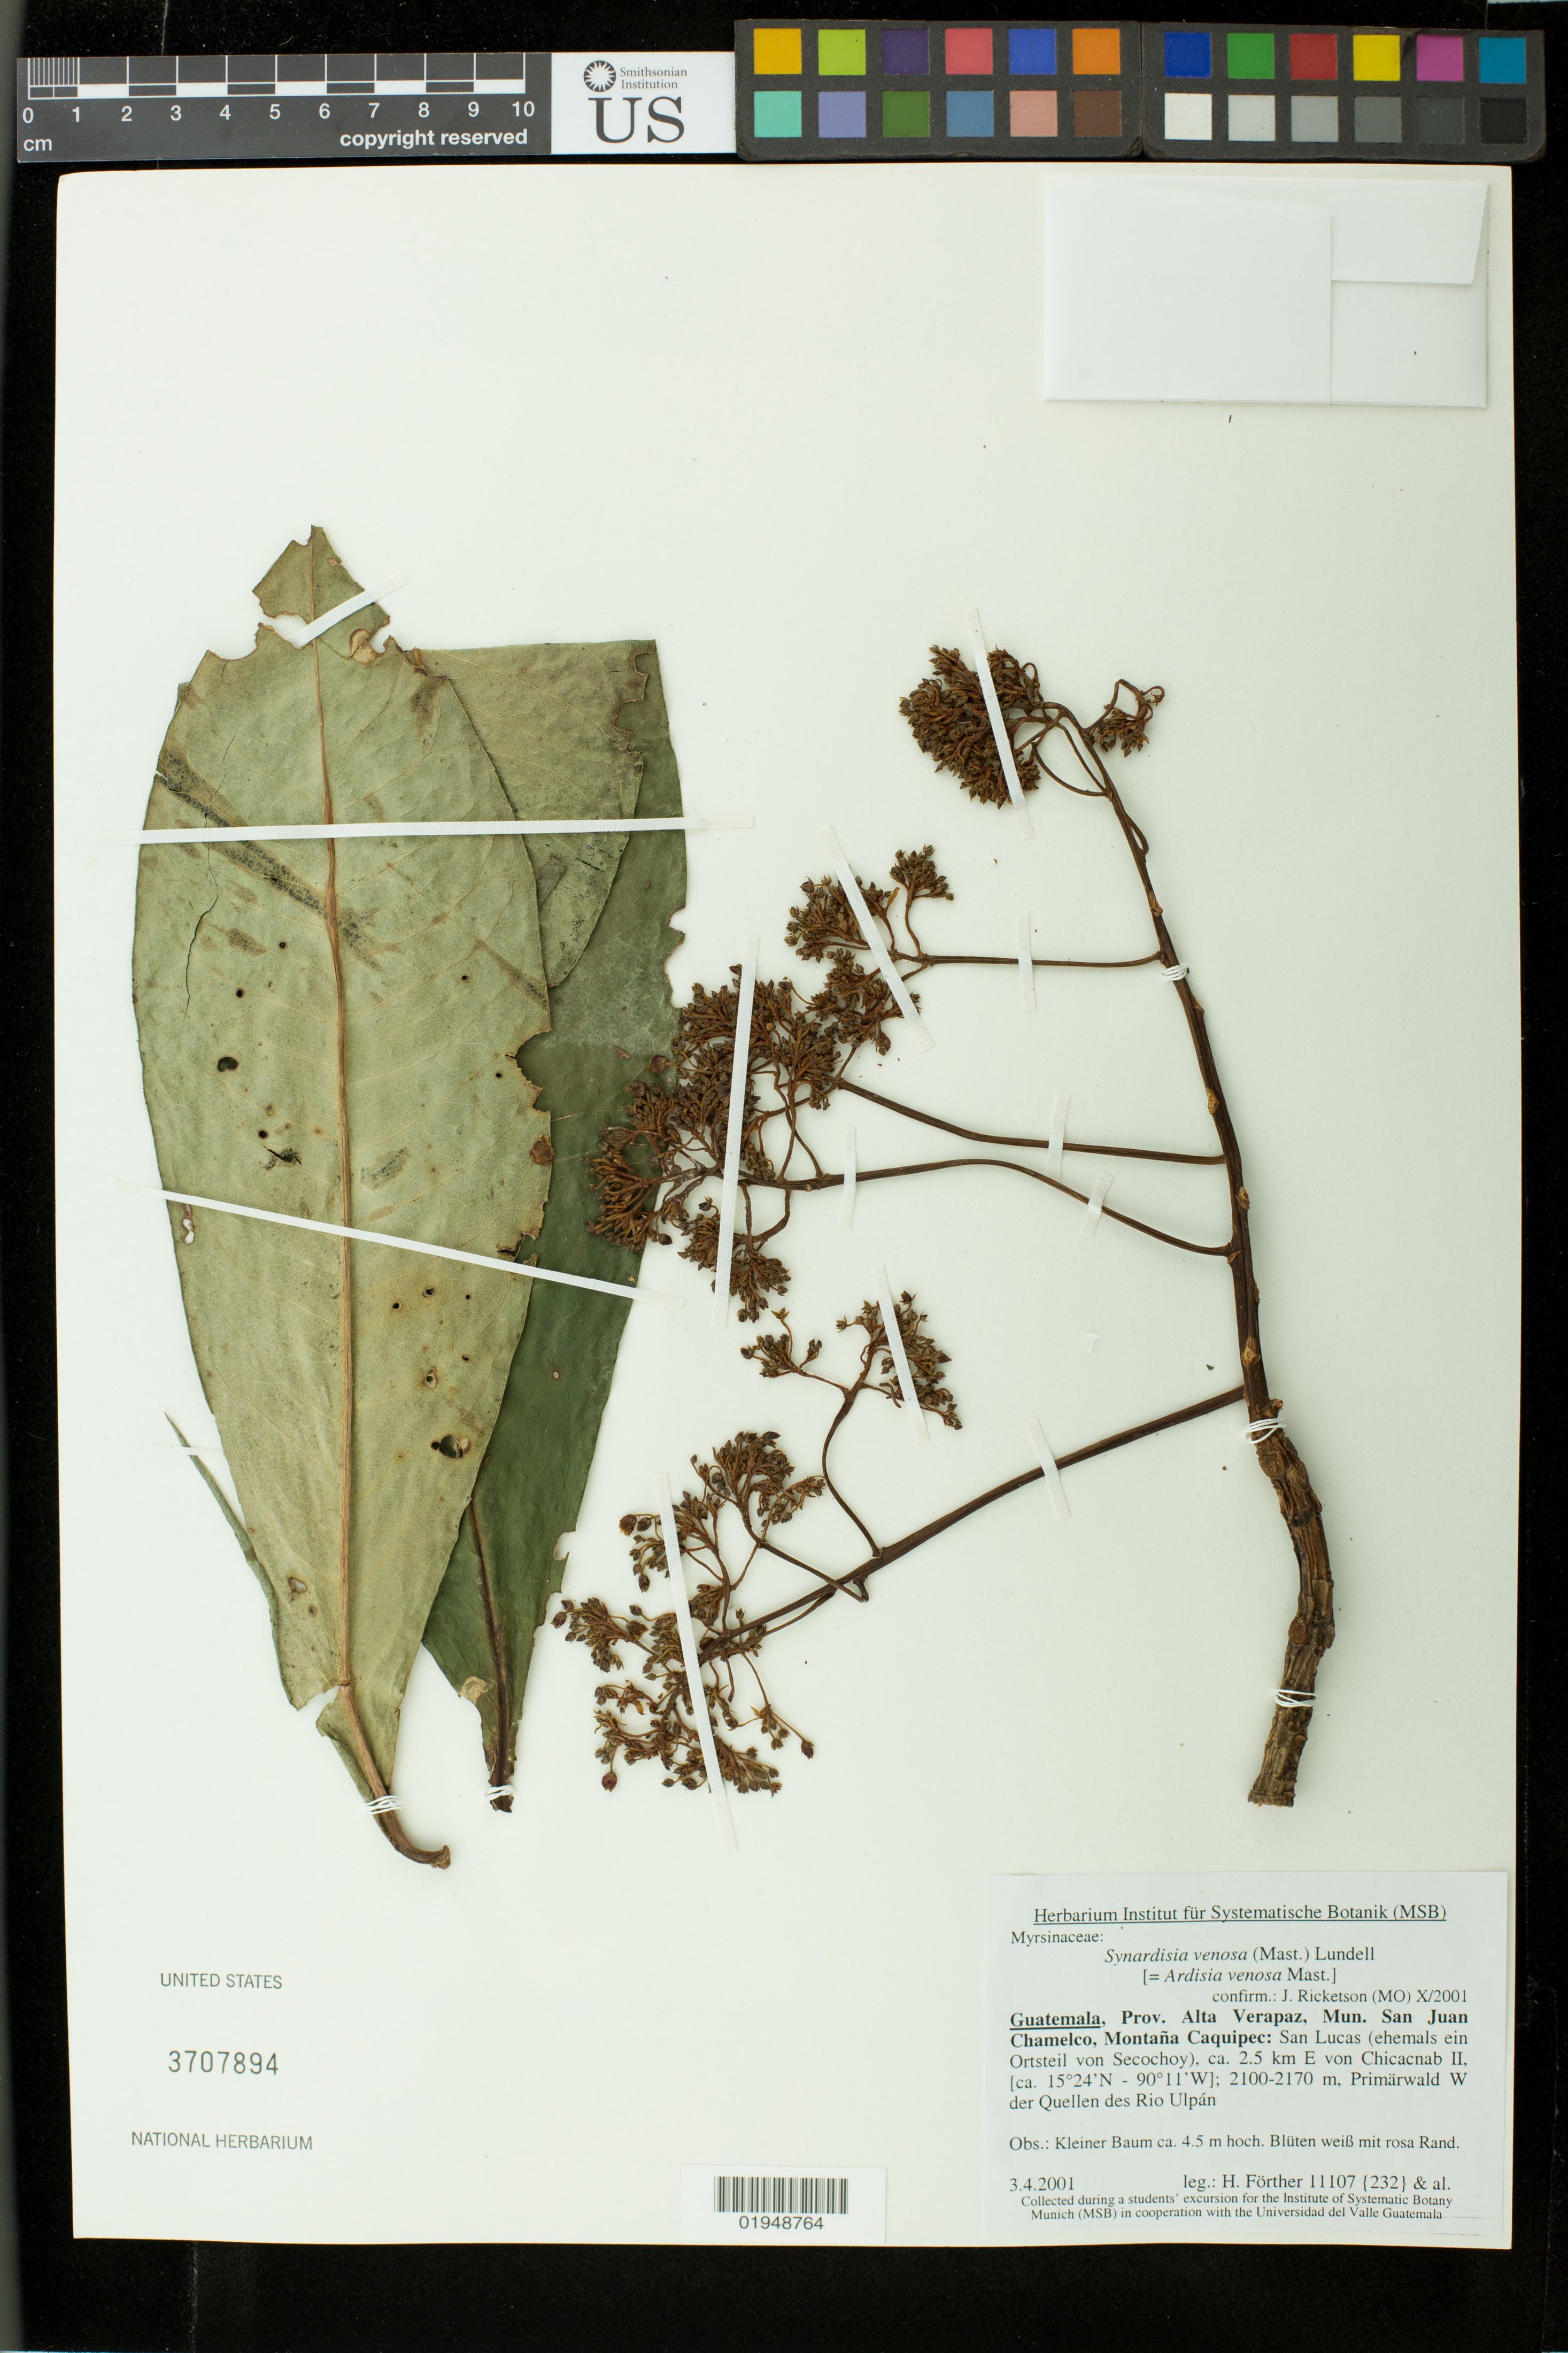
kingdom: Plantae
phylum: Tracheophyta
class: Magnoliopsida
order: Ericales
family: Primulaceae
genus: Ardisia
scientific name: Ardisia venosa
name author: Mast. in Donn. Sm.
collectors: H. Förther & et al.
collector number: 11107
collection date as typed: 3.4.2001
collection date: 2001-04-03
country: Guatemala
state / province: Alta Verapaz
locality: San Juan Chamelco, Montaña Caquipec, San Lucas (ehemals ein Orsteil von Secochoy), ca. 2.5 km E von Chicacnab II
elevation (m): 2100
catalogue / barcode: US 3707894